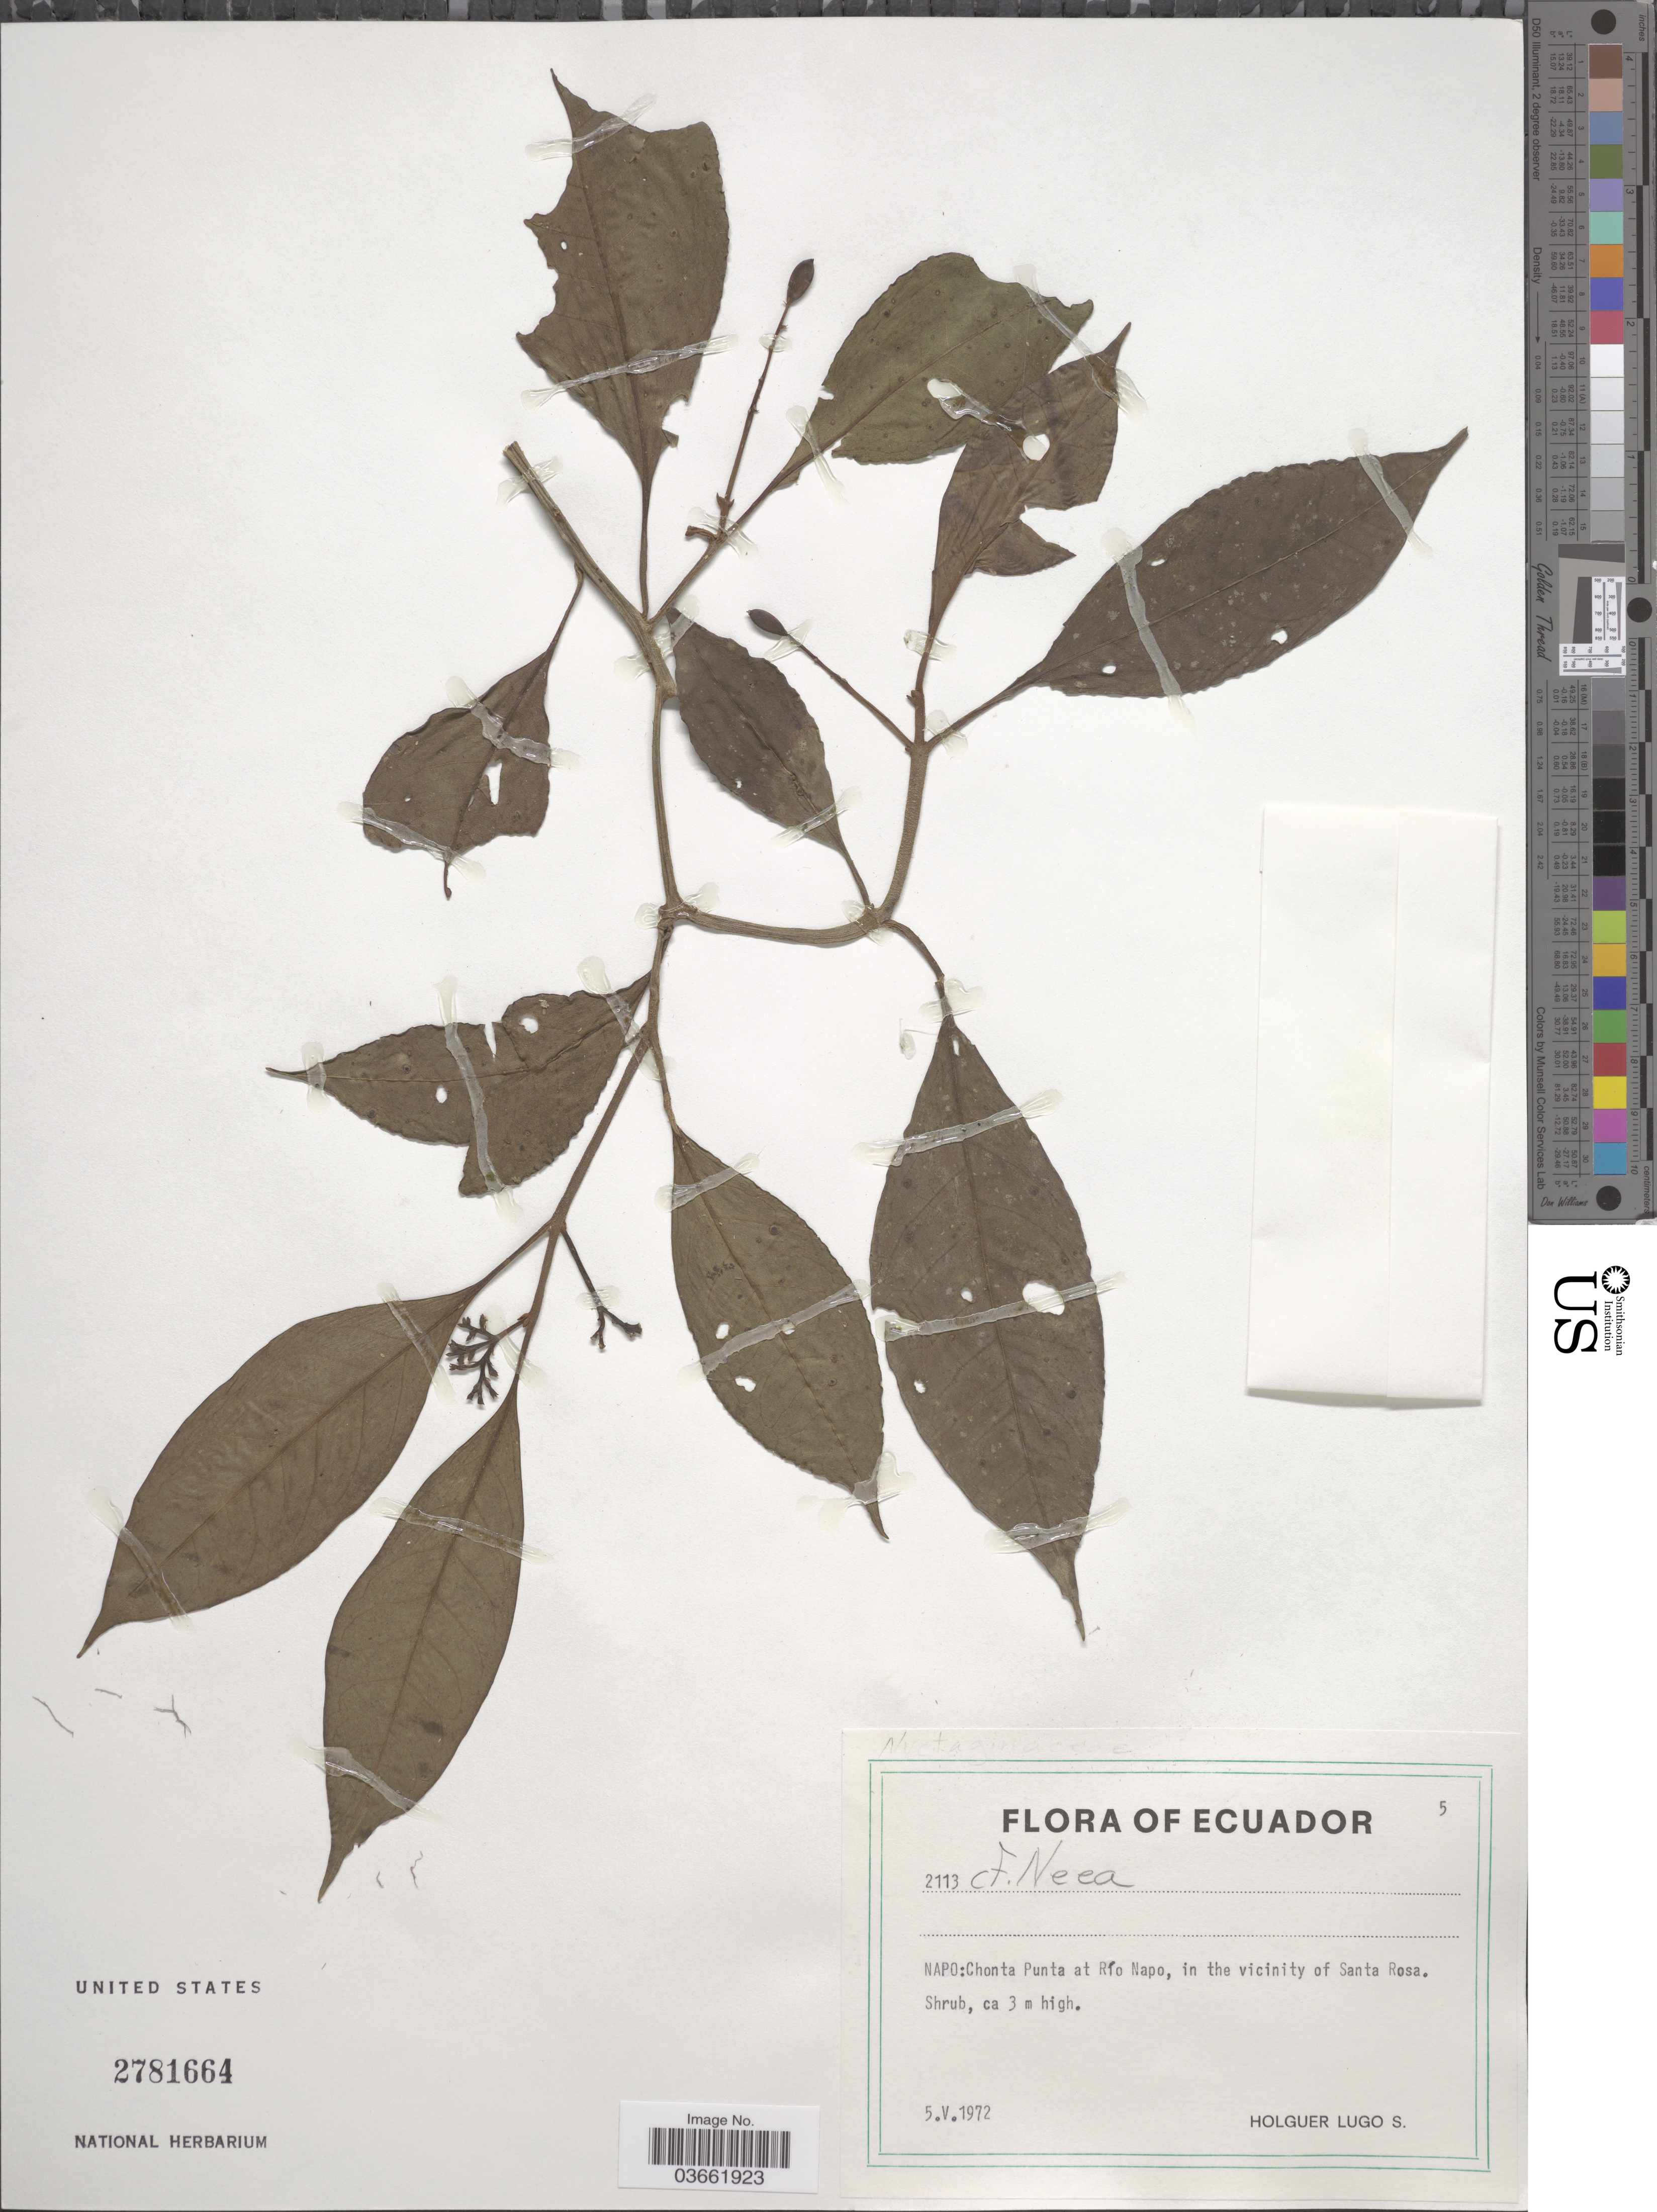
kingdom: Plantae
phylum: Tracheophyta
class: Magnoliopsida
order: Caryophyllales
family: Nyctaginaceae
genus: Neea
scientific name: Neea sp.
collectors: H. Lugo S.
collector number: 2113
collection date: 1972-05-05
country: Ecuador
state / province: Napo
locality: Chonta Punta at Río Napo, in the vicinity of Santa Rosa.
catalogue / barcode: US 2781664